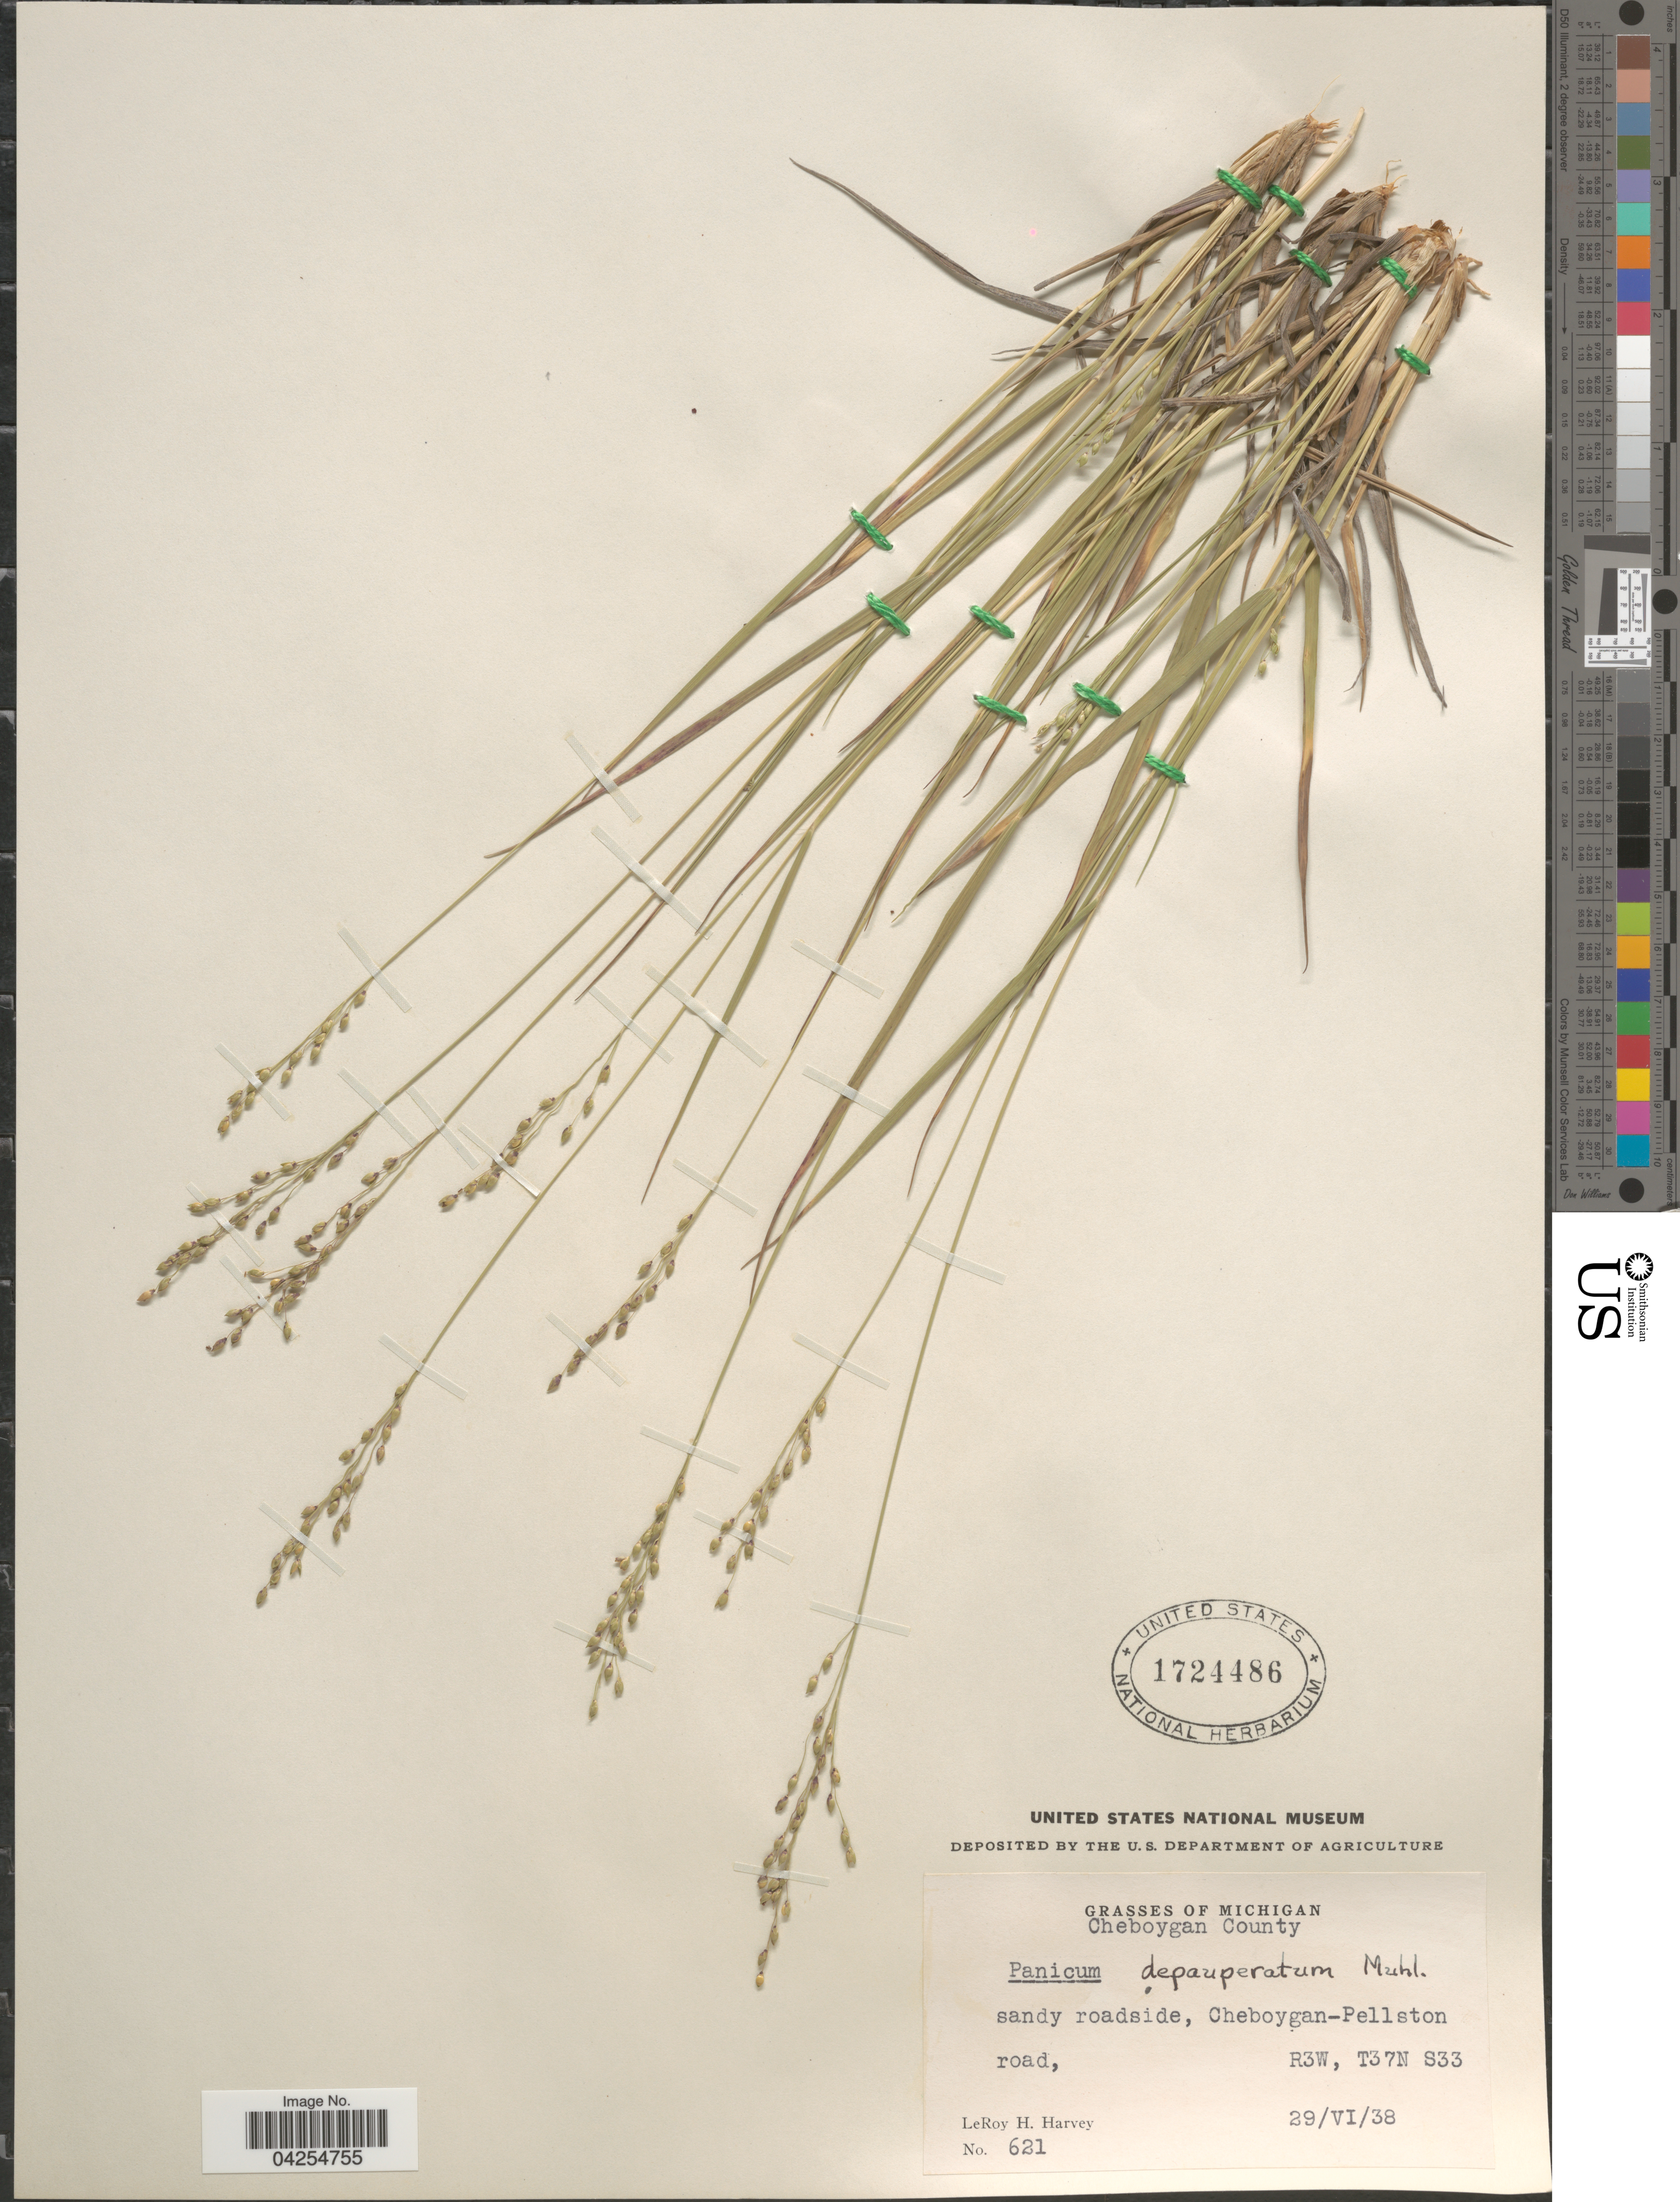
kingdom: Plantae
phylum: Tracheophyta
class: Liliopsida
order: Poales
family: Poaceae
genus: Dichanthelium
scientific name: Dichanthelium depauperatum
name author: (Muhl.) Gould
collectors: L. H. Harvey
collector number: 621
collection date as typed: Transcribed d/m/y: 29/6/38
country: United States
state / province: Michigan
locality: Cheboygan County. Sandy roadside, Cheboygan-Pellston road, R3W, T37N S33.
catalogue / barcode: US 1724486